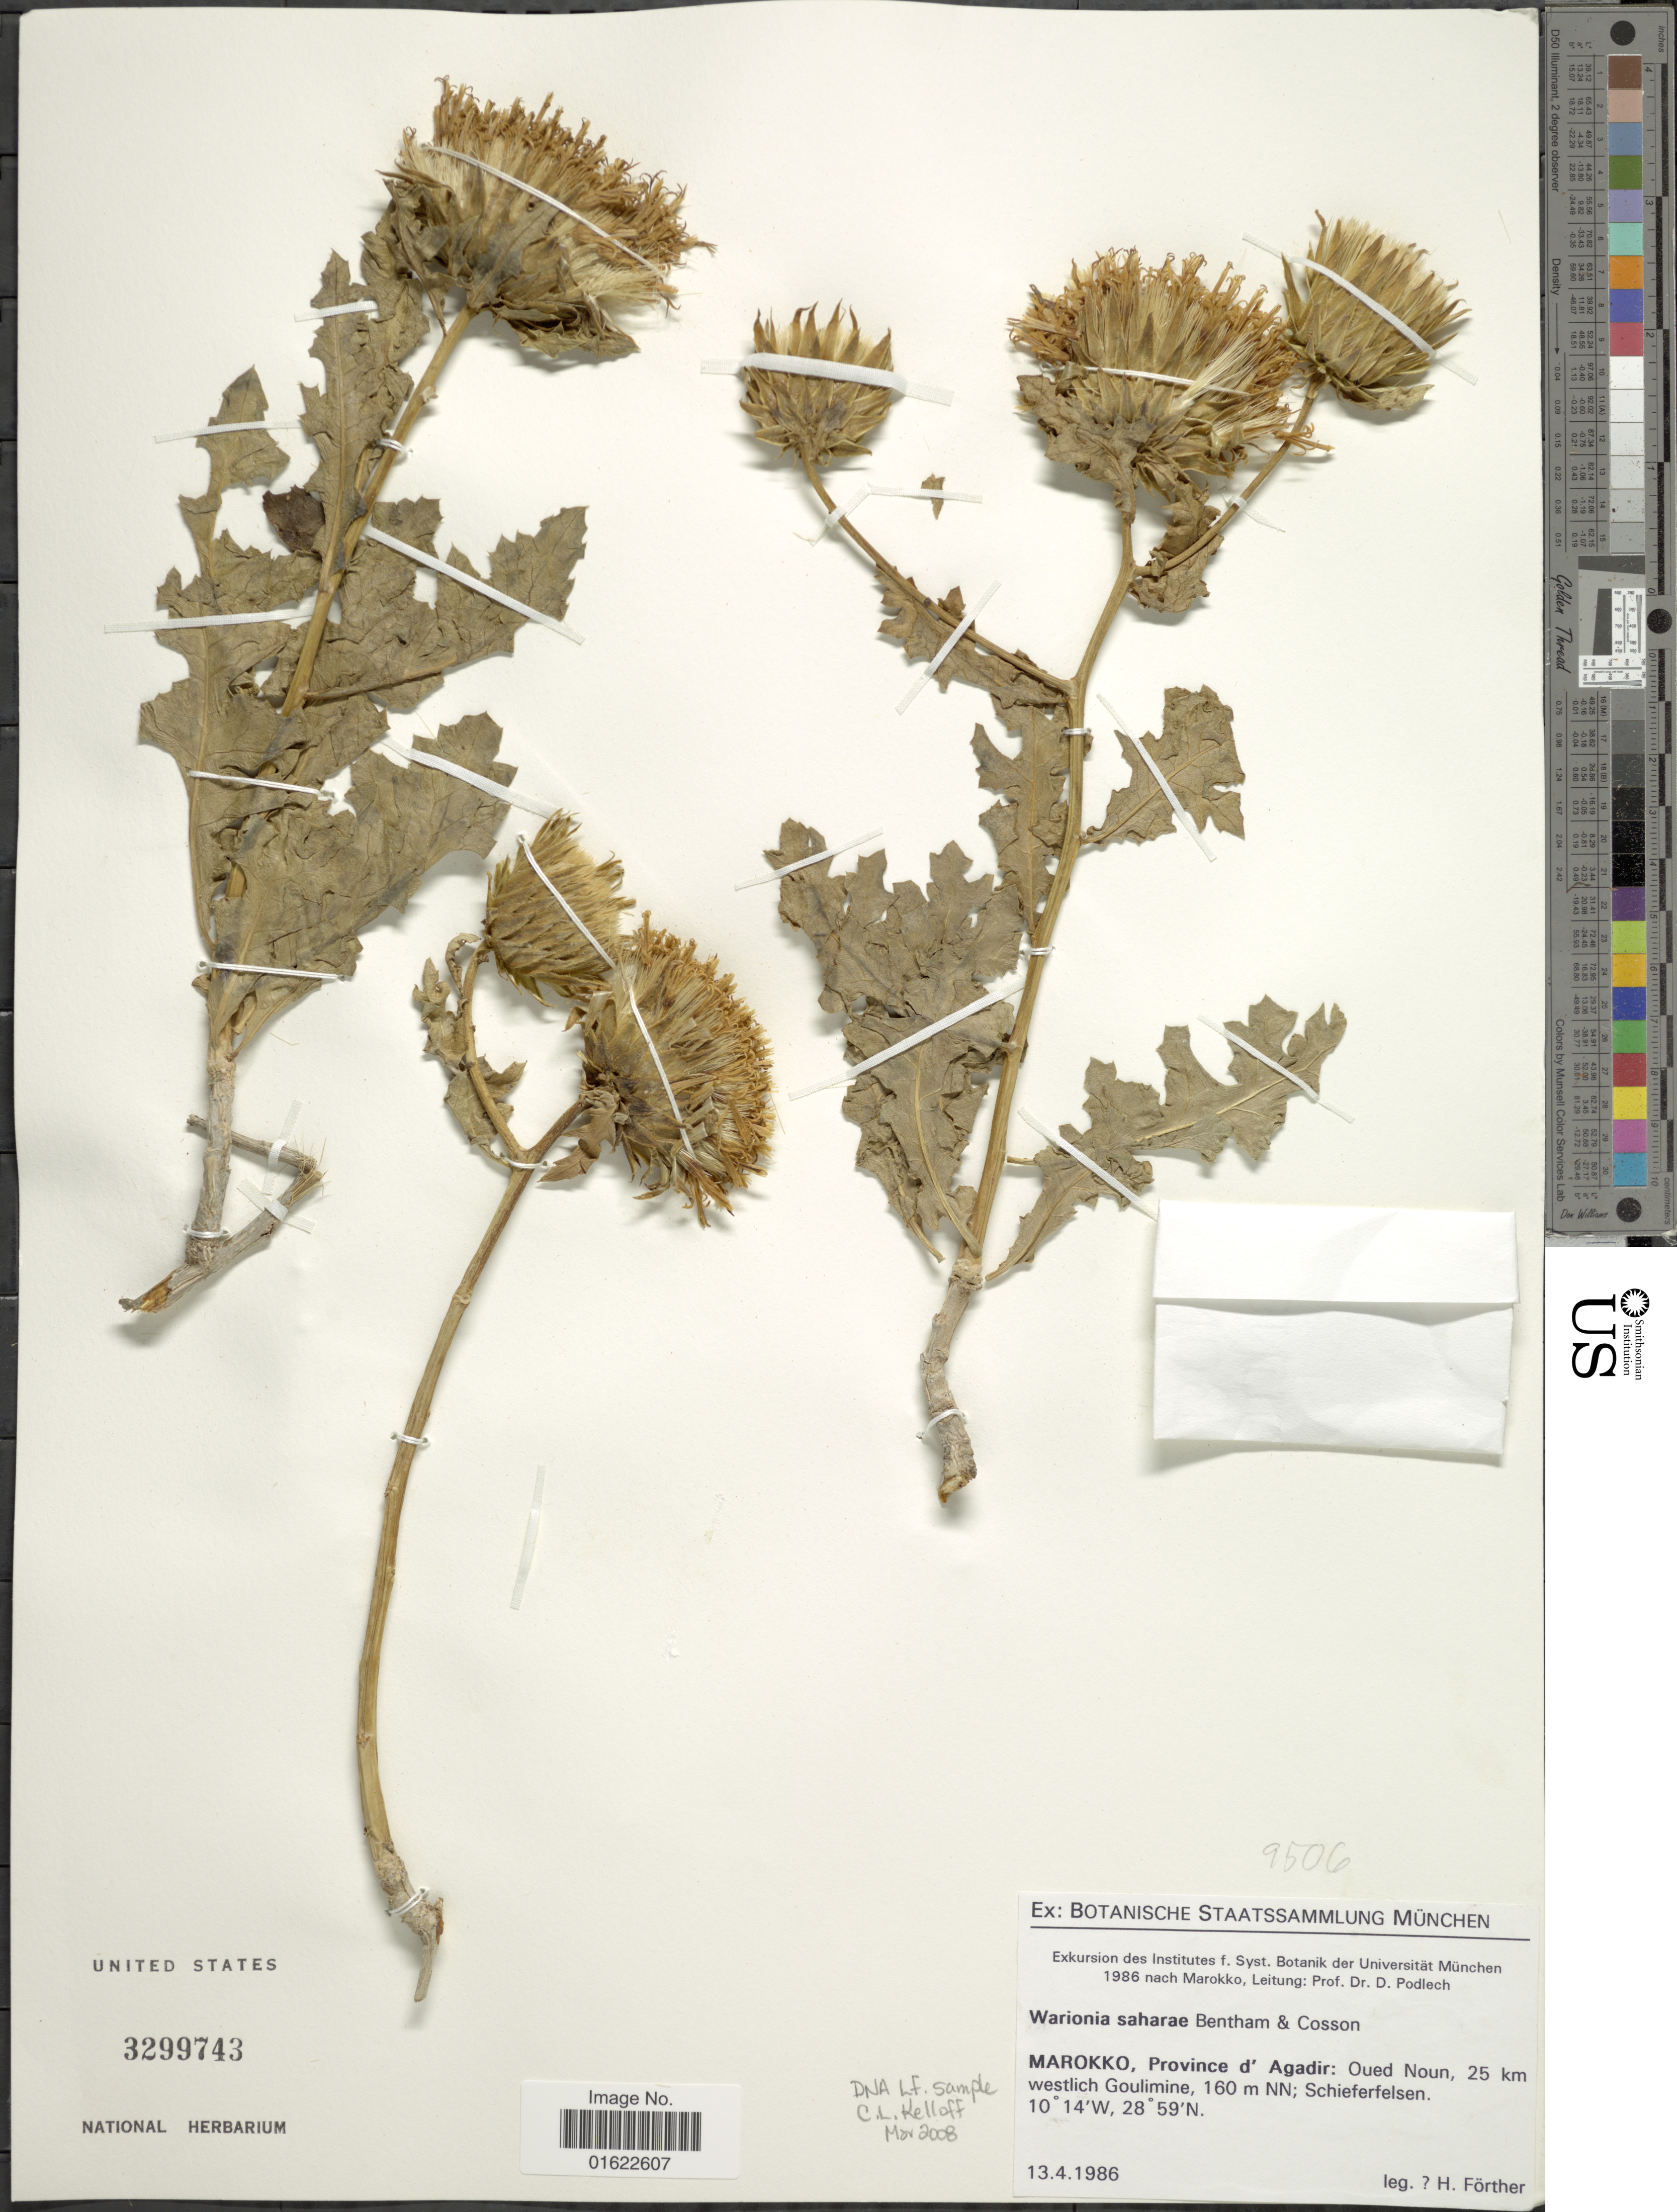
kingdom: Plantae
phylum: Tracheophyta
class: Magnoliopsida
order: Asterales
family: Asteraceae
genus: Warionia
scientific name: Warionia saharae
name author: Benthem ex Benth. & Coss.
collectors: H. Förther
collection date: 1986-04-13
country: Morocco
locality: Province d' Agadir: Oued Noun, 25 km westlich Goulimine, Schieferfelsen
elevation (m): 160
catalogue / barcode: US 3299743